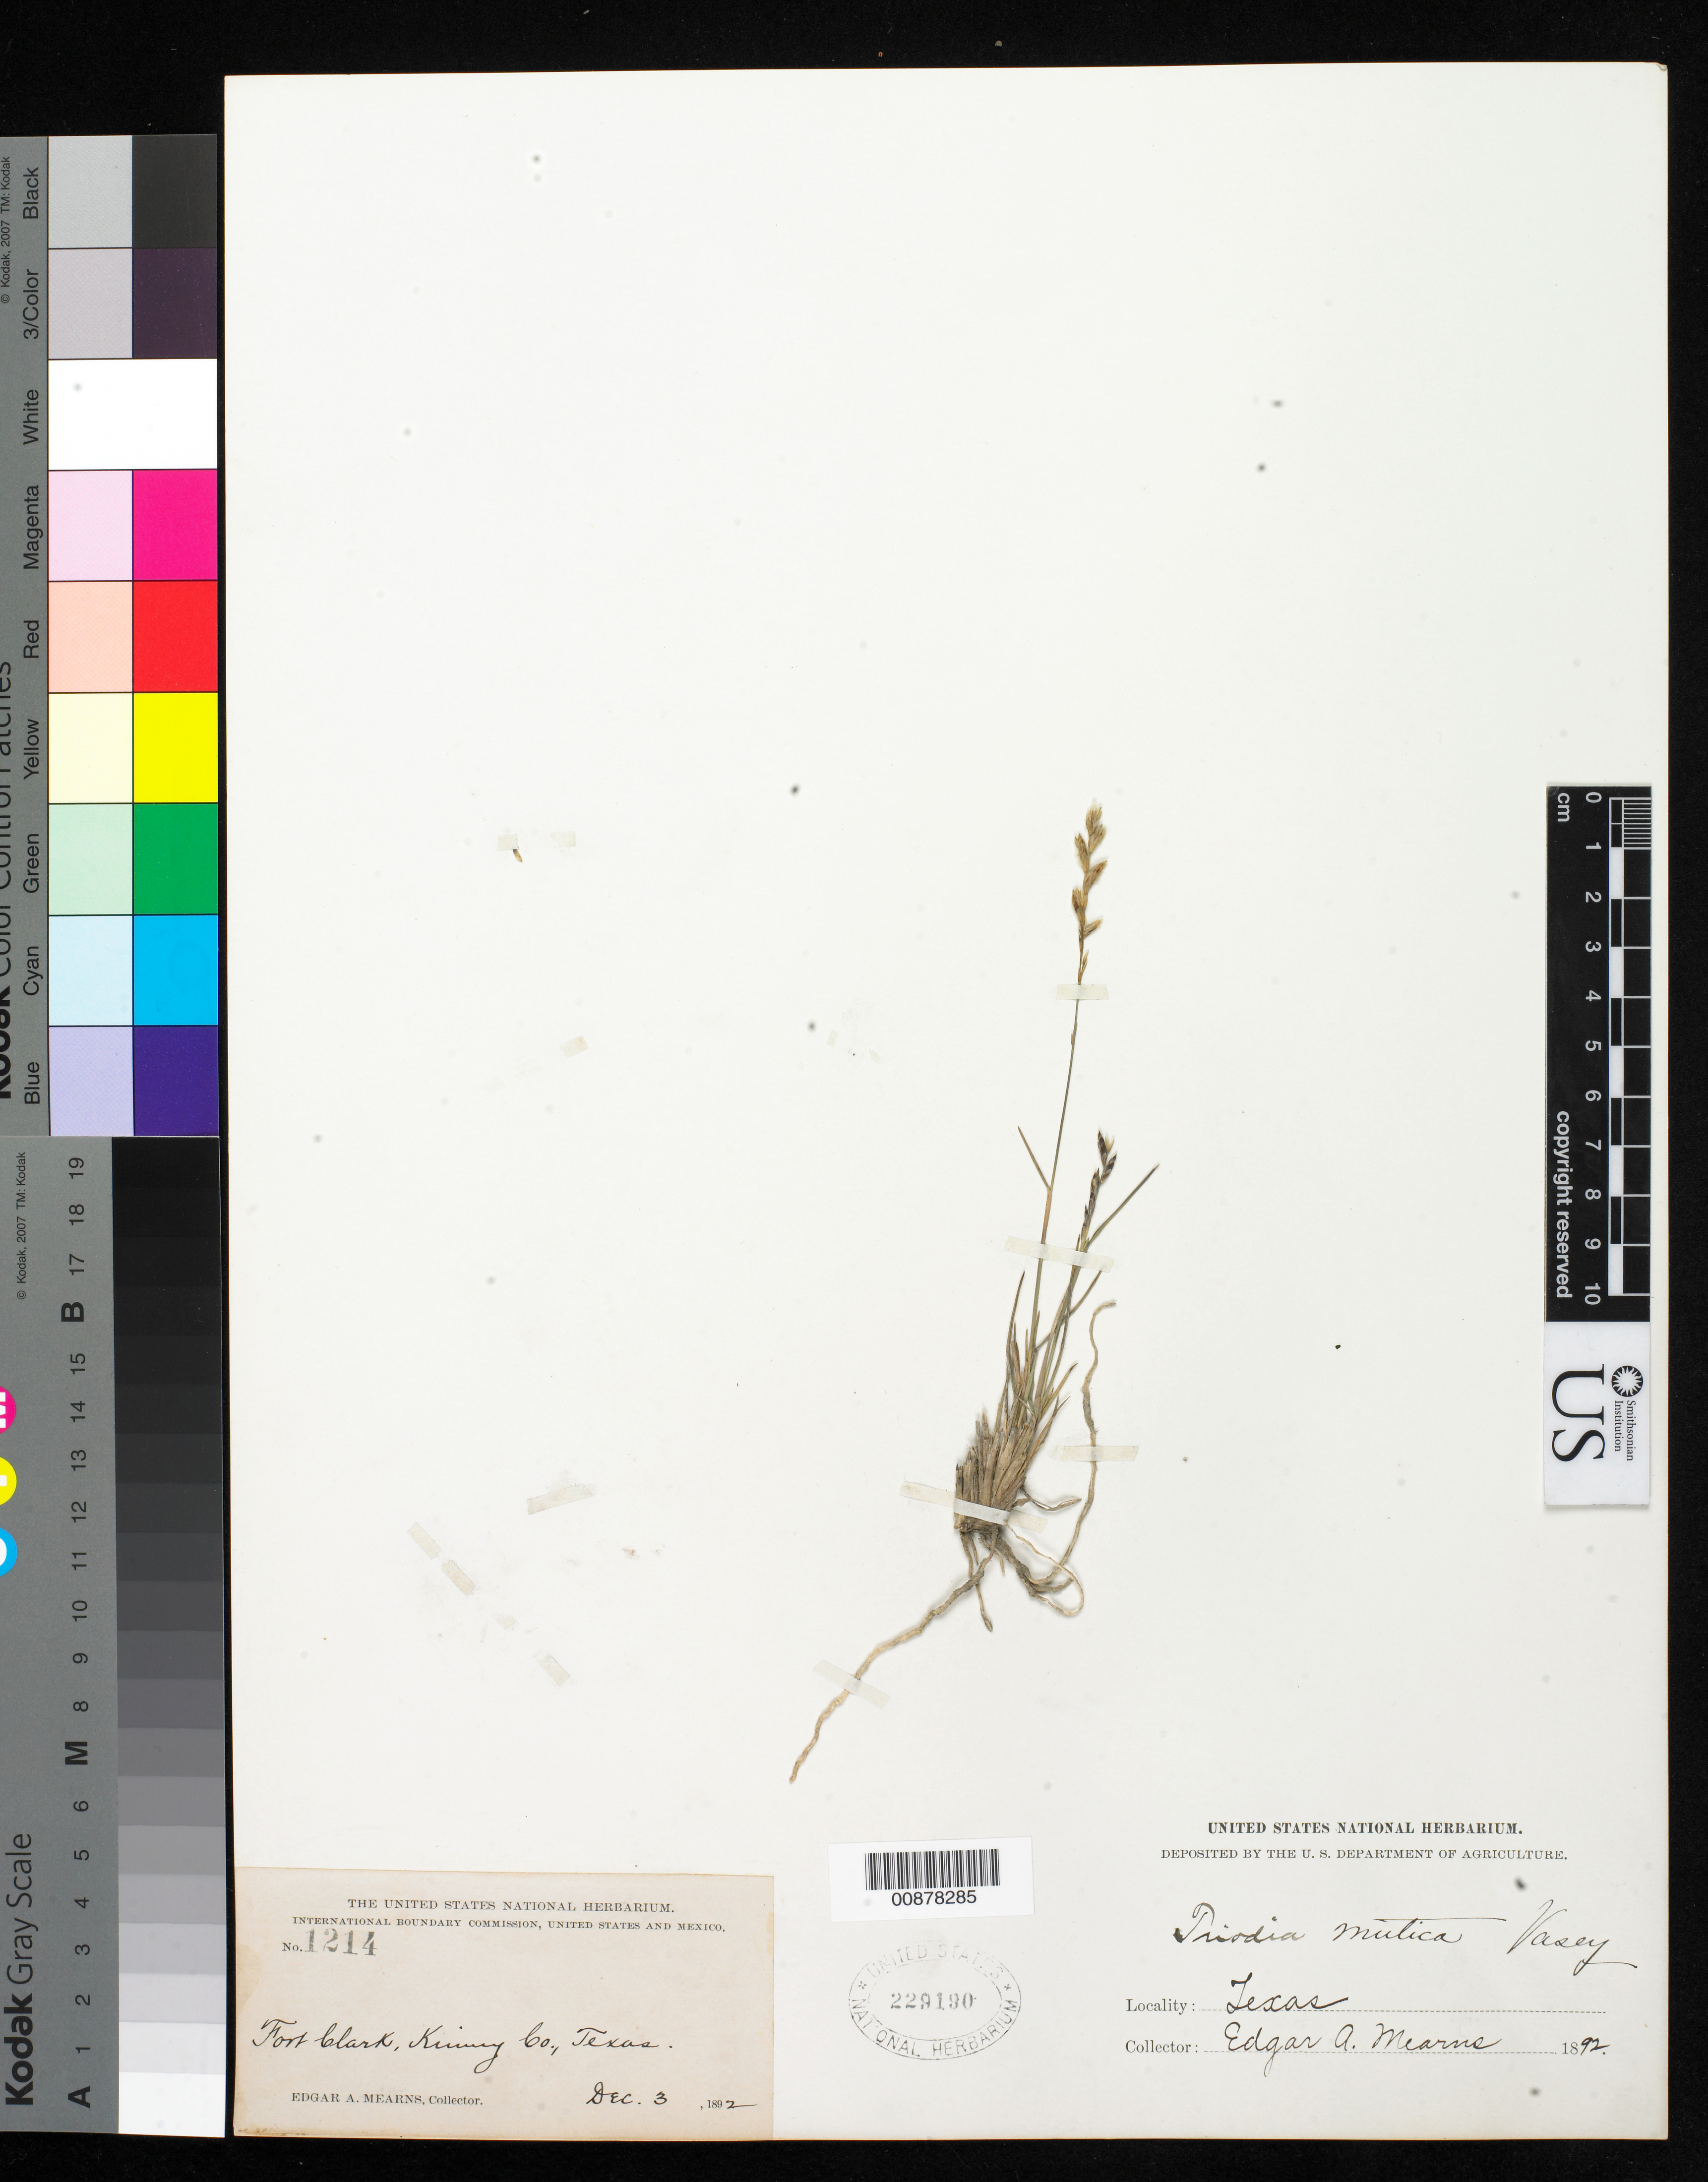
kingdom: Plantae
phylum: Tracheophyta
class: Liliopsida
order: Poales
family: Poaceae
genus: Triodia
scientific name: Triodia mutica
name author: (Torr.) Scribn.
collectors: E. A. Mearns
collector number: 1214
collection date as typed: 03 Dec 1892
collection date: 1892-12-03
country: United States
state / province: Texas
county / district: Kinney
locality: Fort Clark, Kinney County, Texas.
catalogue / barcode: US 229190